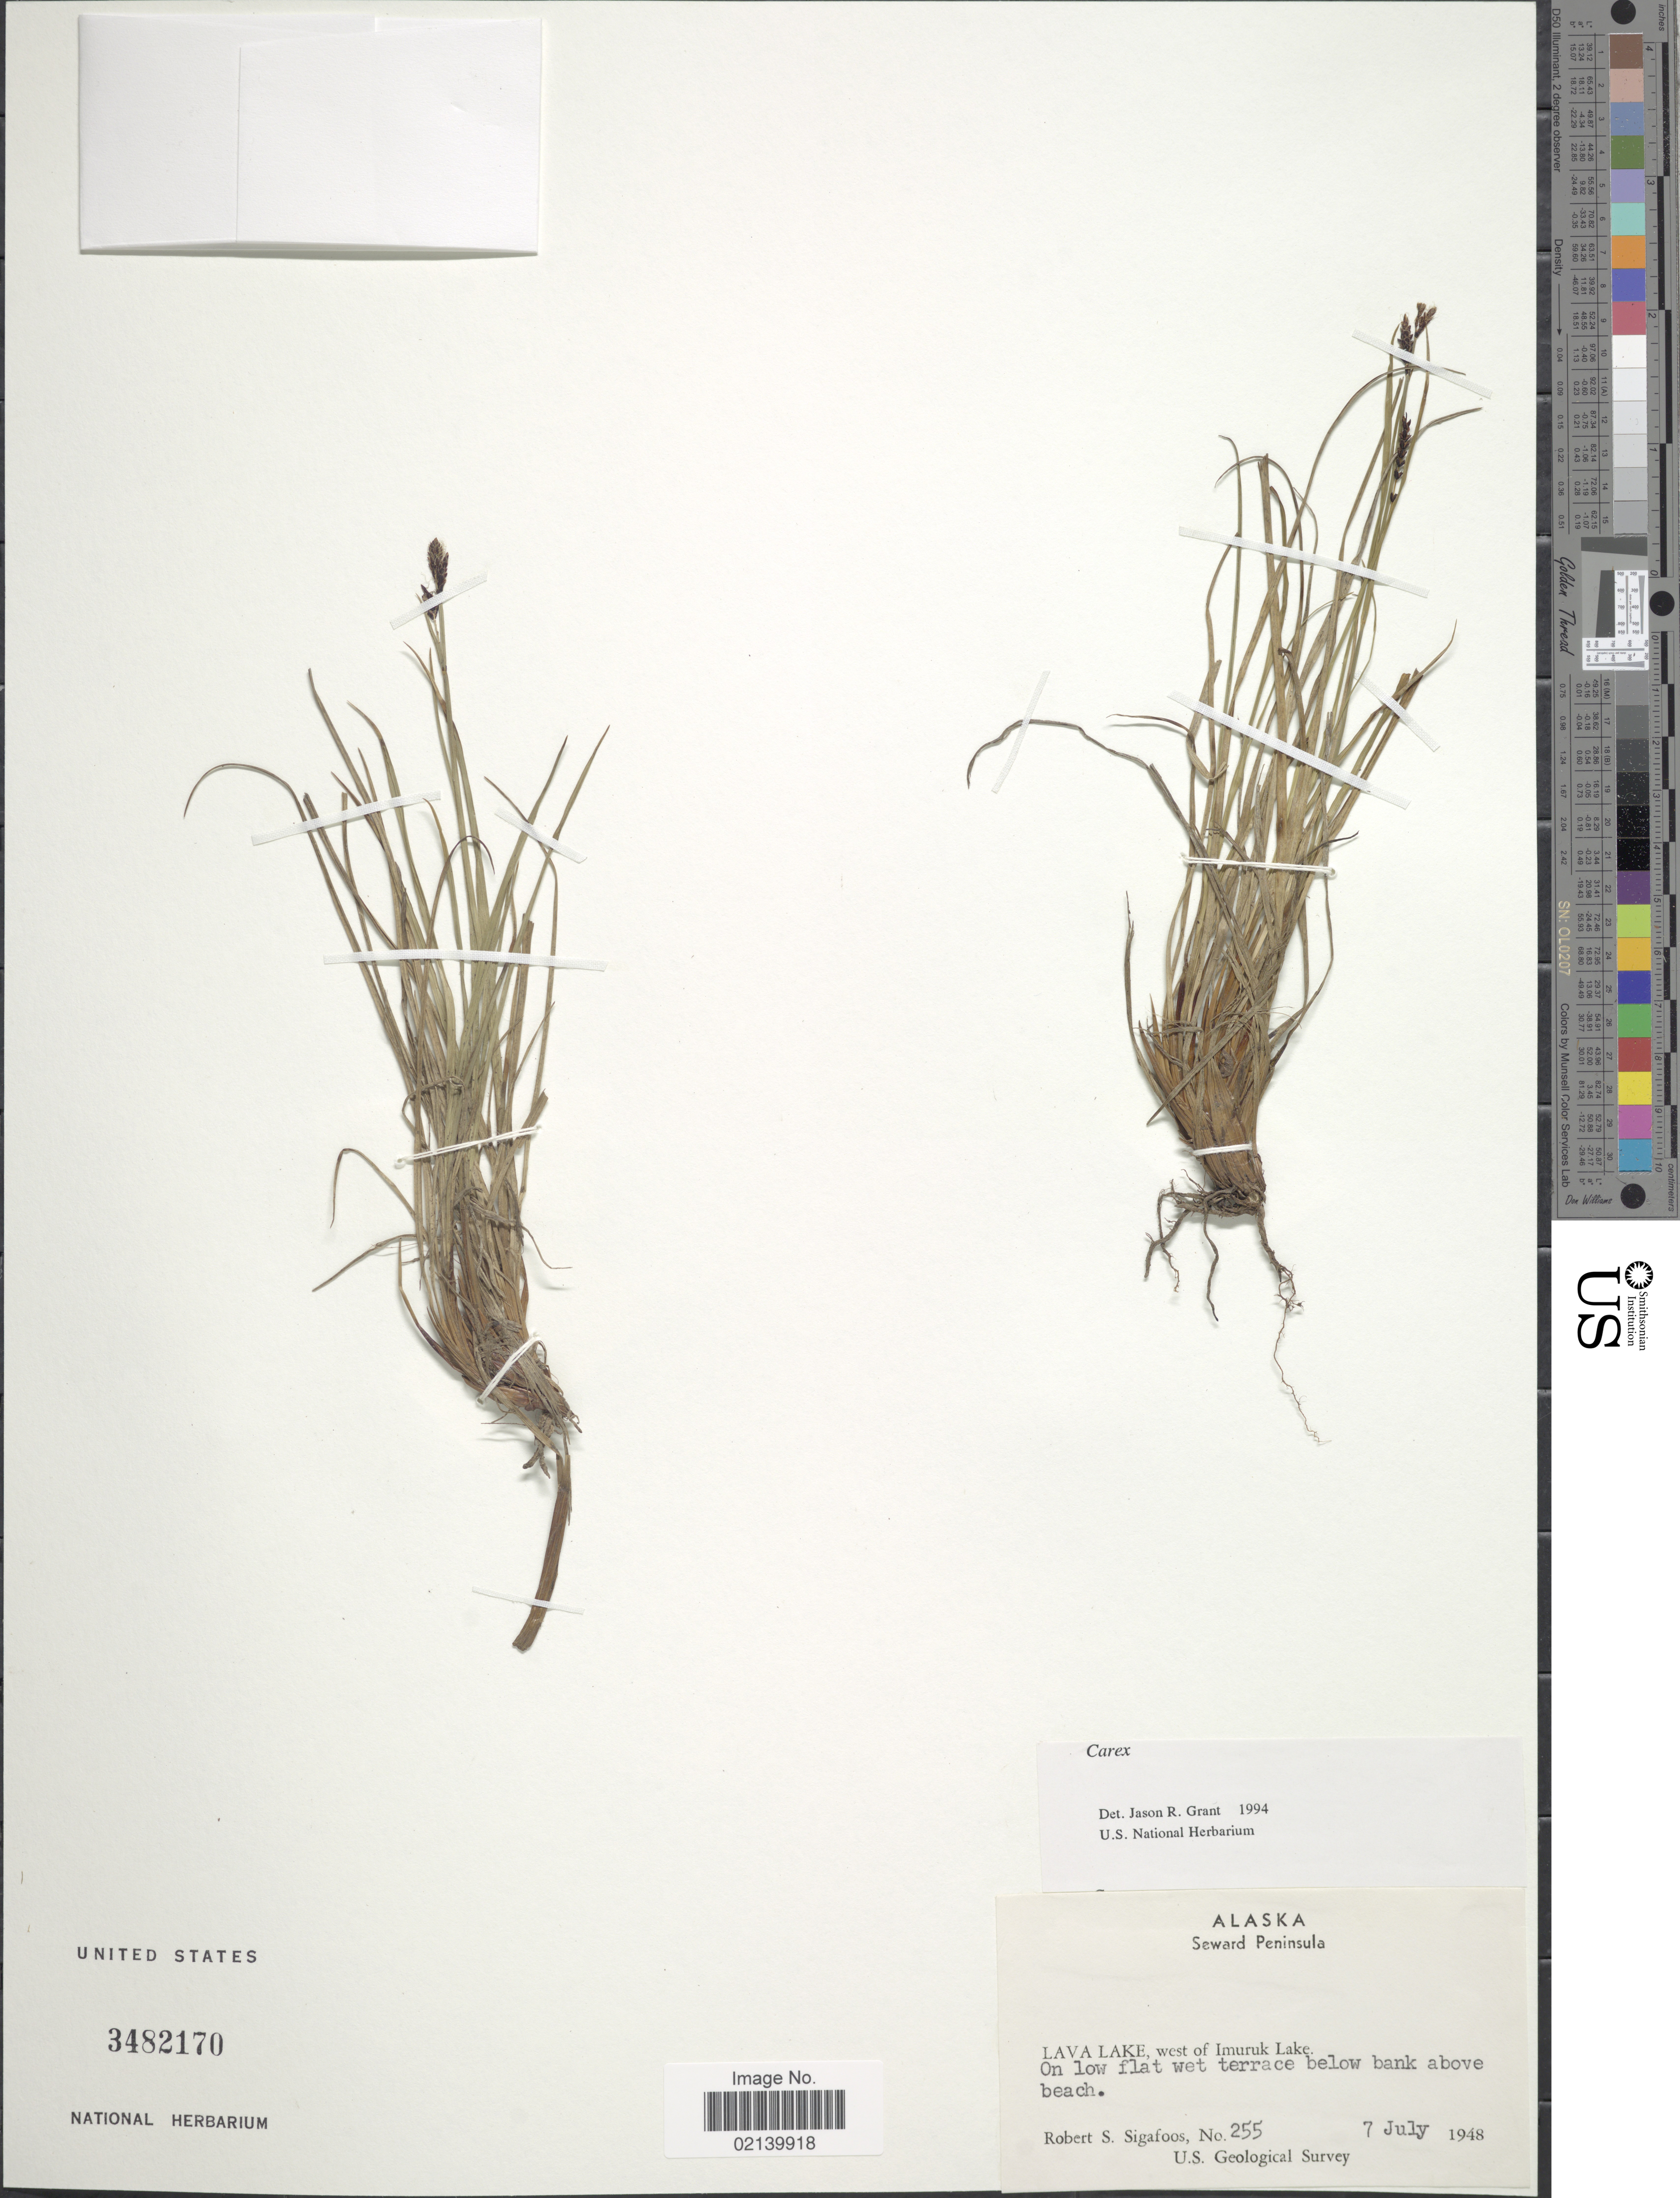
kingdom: Plantae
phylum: Tracheophyta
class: Liliopsida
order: Poales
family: Cyperaceae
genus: Carex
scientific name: Carex sp.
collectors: R. Sigafoos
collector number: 255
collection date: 1948-07-07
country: United States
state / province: Alaska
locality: Alaska, Seward Peninsula. Lava Lake, west of Imuruk Lake, On low flat wet terrace below bank above beach.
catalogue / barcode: US 3482170